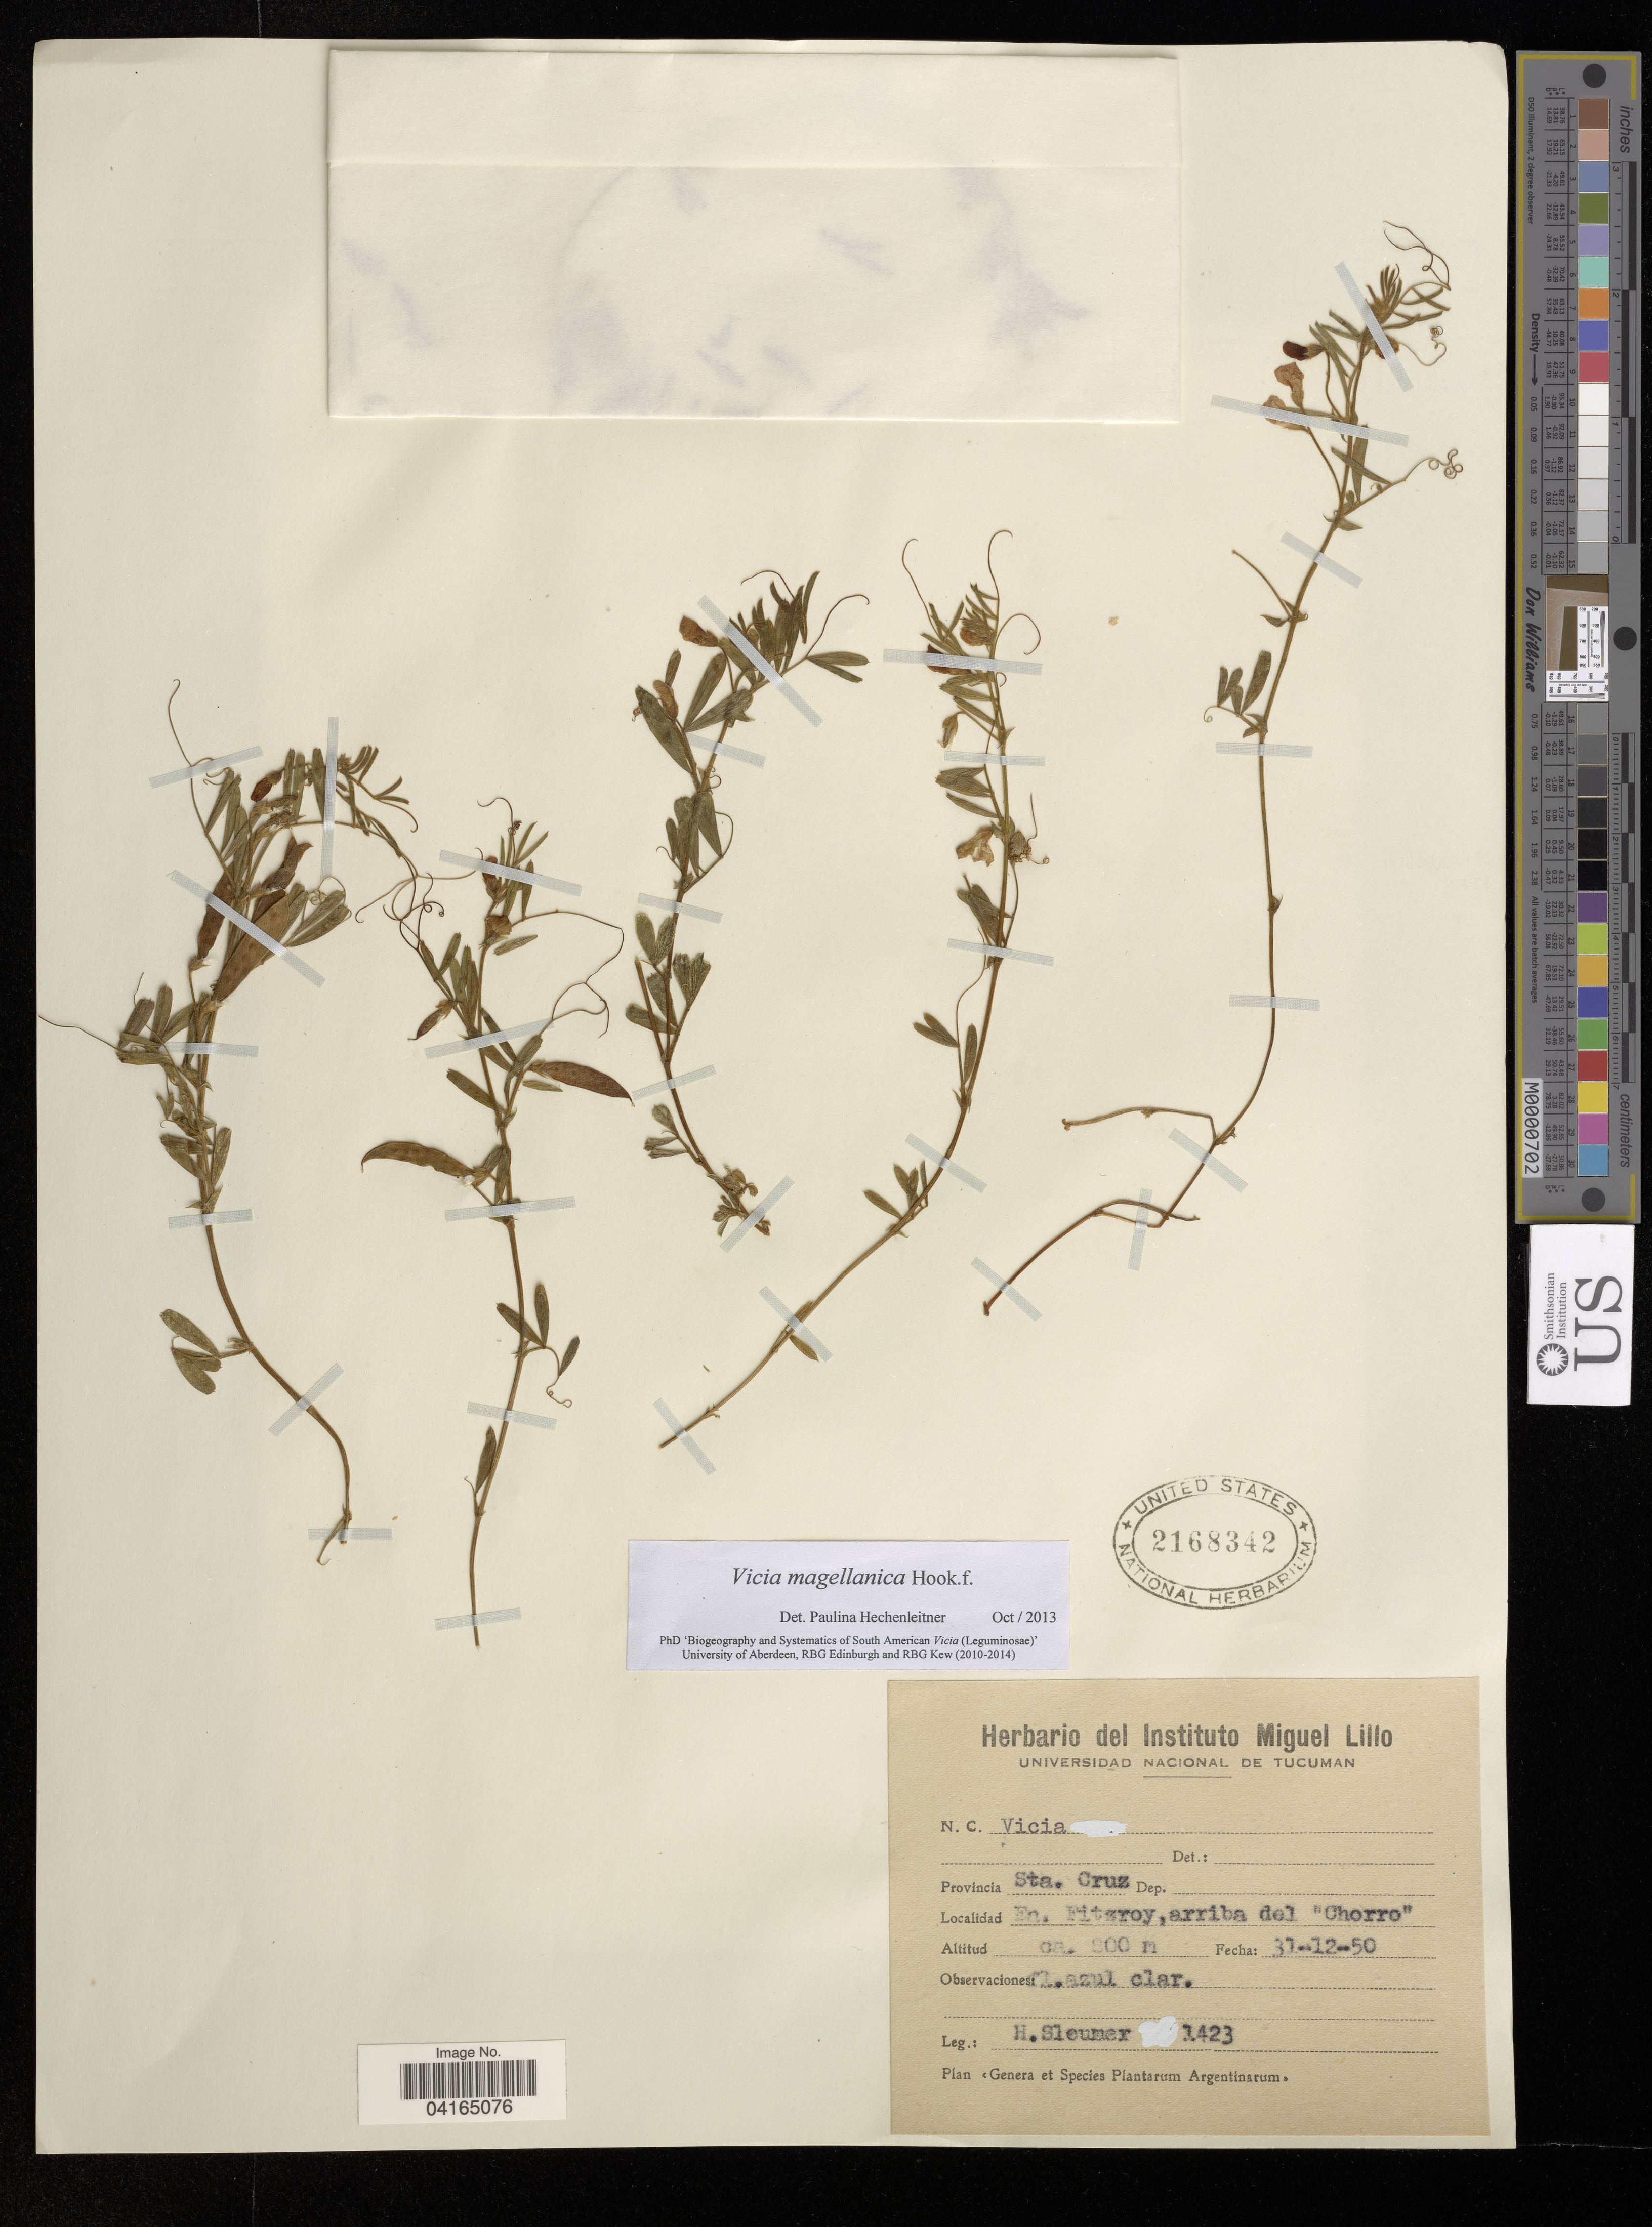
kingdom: Plantae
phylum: Tracheophyta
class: Magnoliopsida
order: Fabales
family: Fabaceae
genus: Vicia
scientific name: Vicia magellanica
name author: Hook. f.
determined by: Hechenleitner, Paulina, RBG Edinburgh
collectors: H. O. Sleumer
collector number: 1423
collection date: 1950-12-31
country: Argentina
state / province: Santa Cruz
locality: Provincia Sta. Cruz. Ea. Fitzroy, arriba del "Chorro".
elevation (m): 800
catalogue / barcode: US 2168342